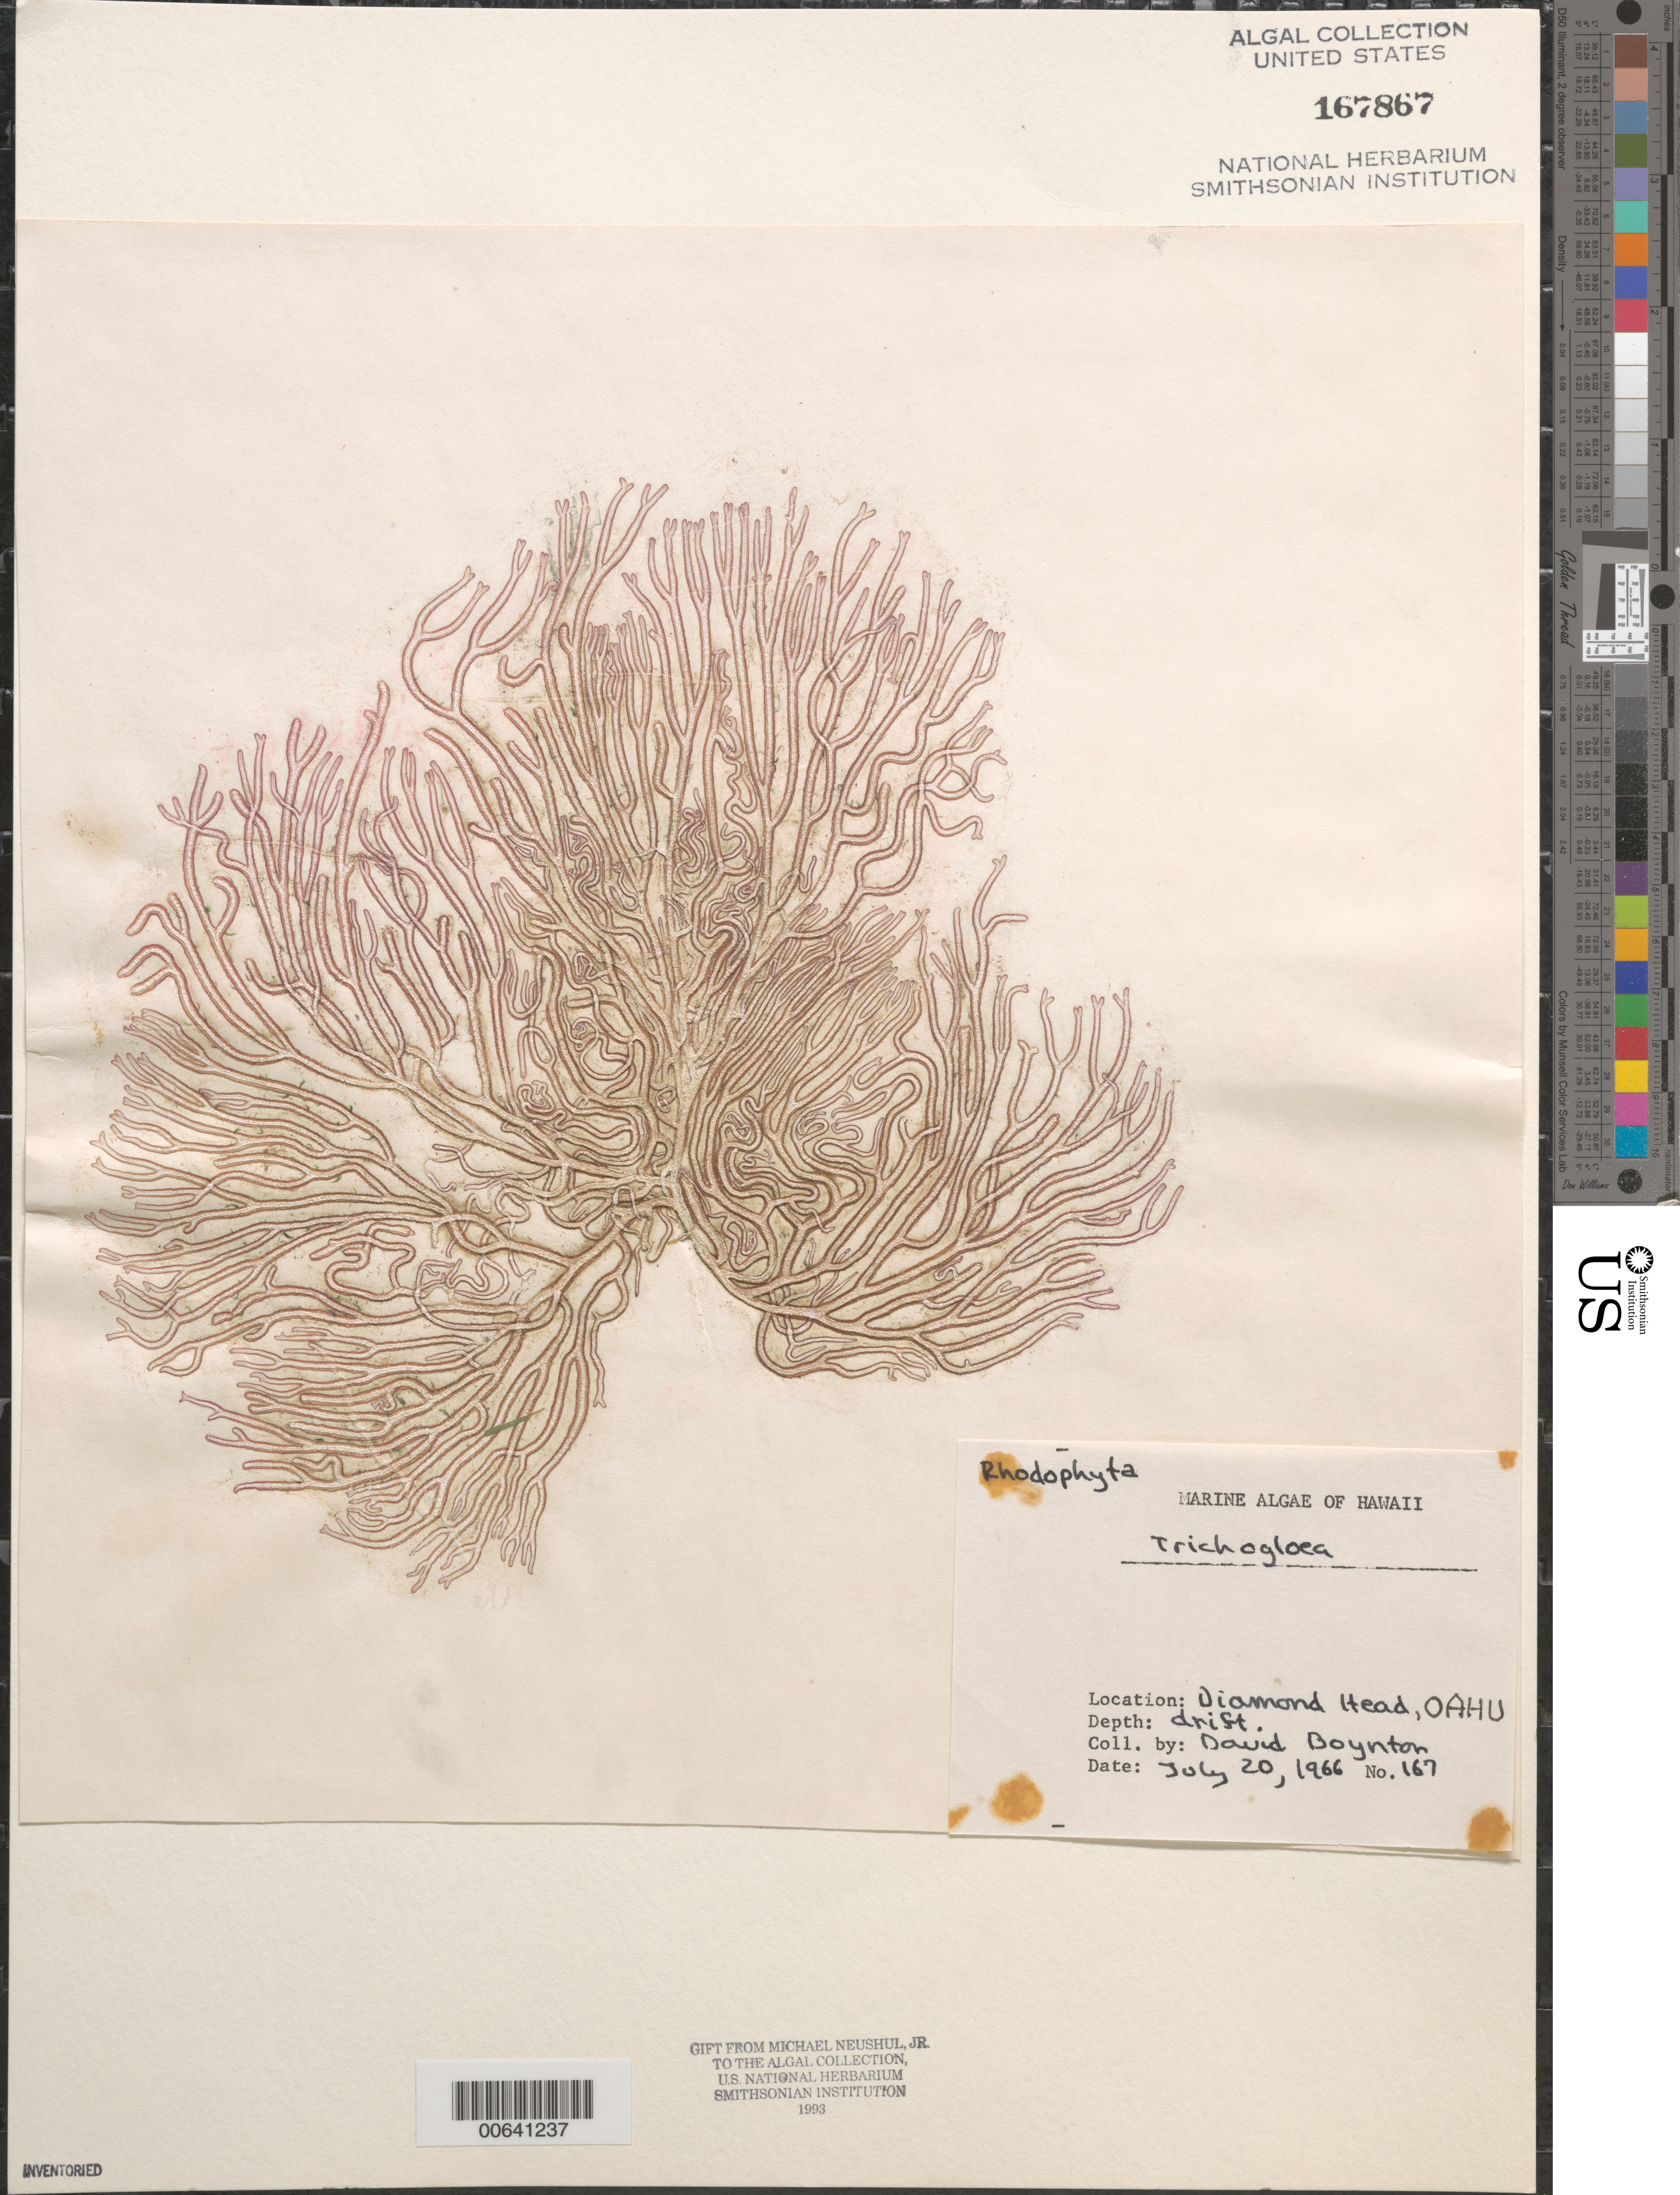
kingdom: Plantae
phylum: Rhodophyta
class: Florideophyceae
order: Nemaliales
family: Liagoraceae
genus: Trichogloea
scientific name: Trichogloea sp.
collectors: D. Boynton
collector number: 167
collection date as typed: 20 Jul 1966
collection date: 1966-07-20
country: United States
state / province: Hawaii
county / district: Honolulu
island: Oahu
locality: Diamond Head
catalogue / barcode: US 167867